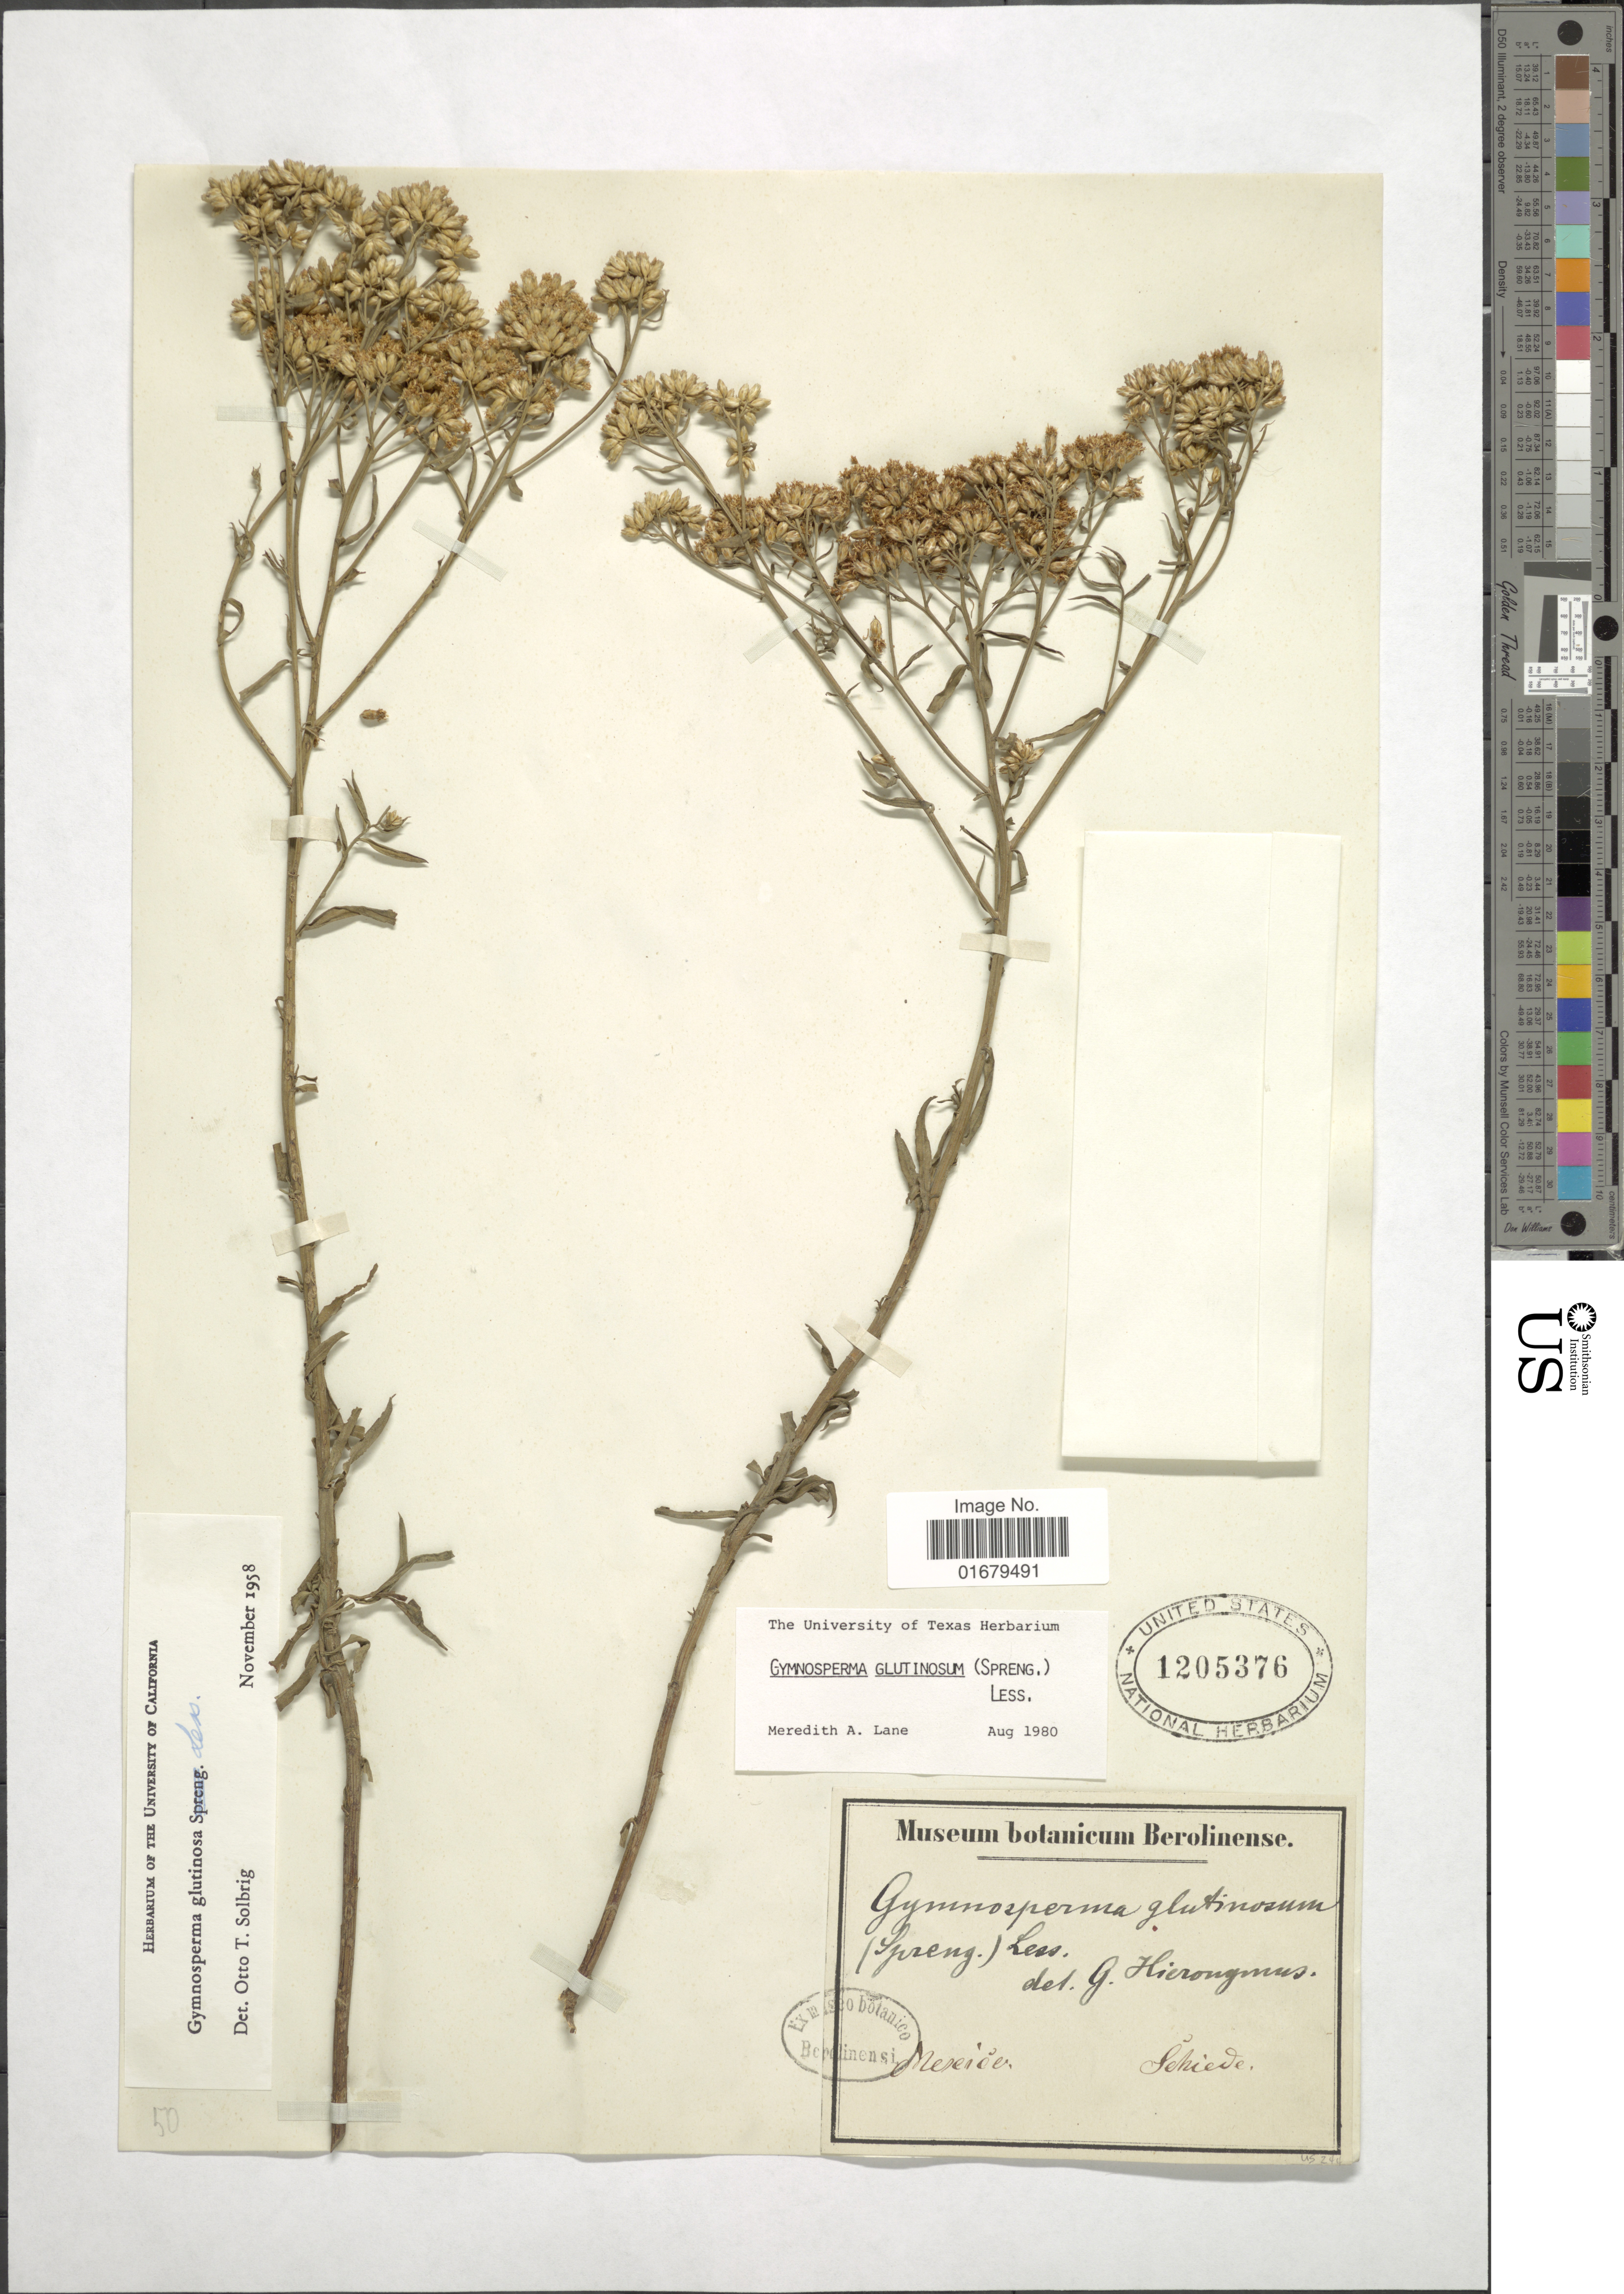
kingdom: Plantae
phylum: Tracheophyta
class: Magnoliopsida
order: Asterales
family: Asteraceae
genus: Gymnosperma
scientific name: Gymnosperma glutinosum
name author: (Spreng.) Less.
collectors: Schiede, --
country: Mexico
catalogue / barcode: US 1205376